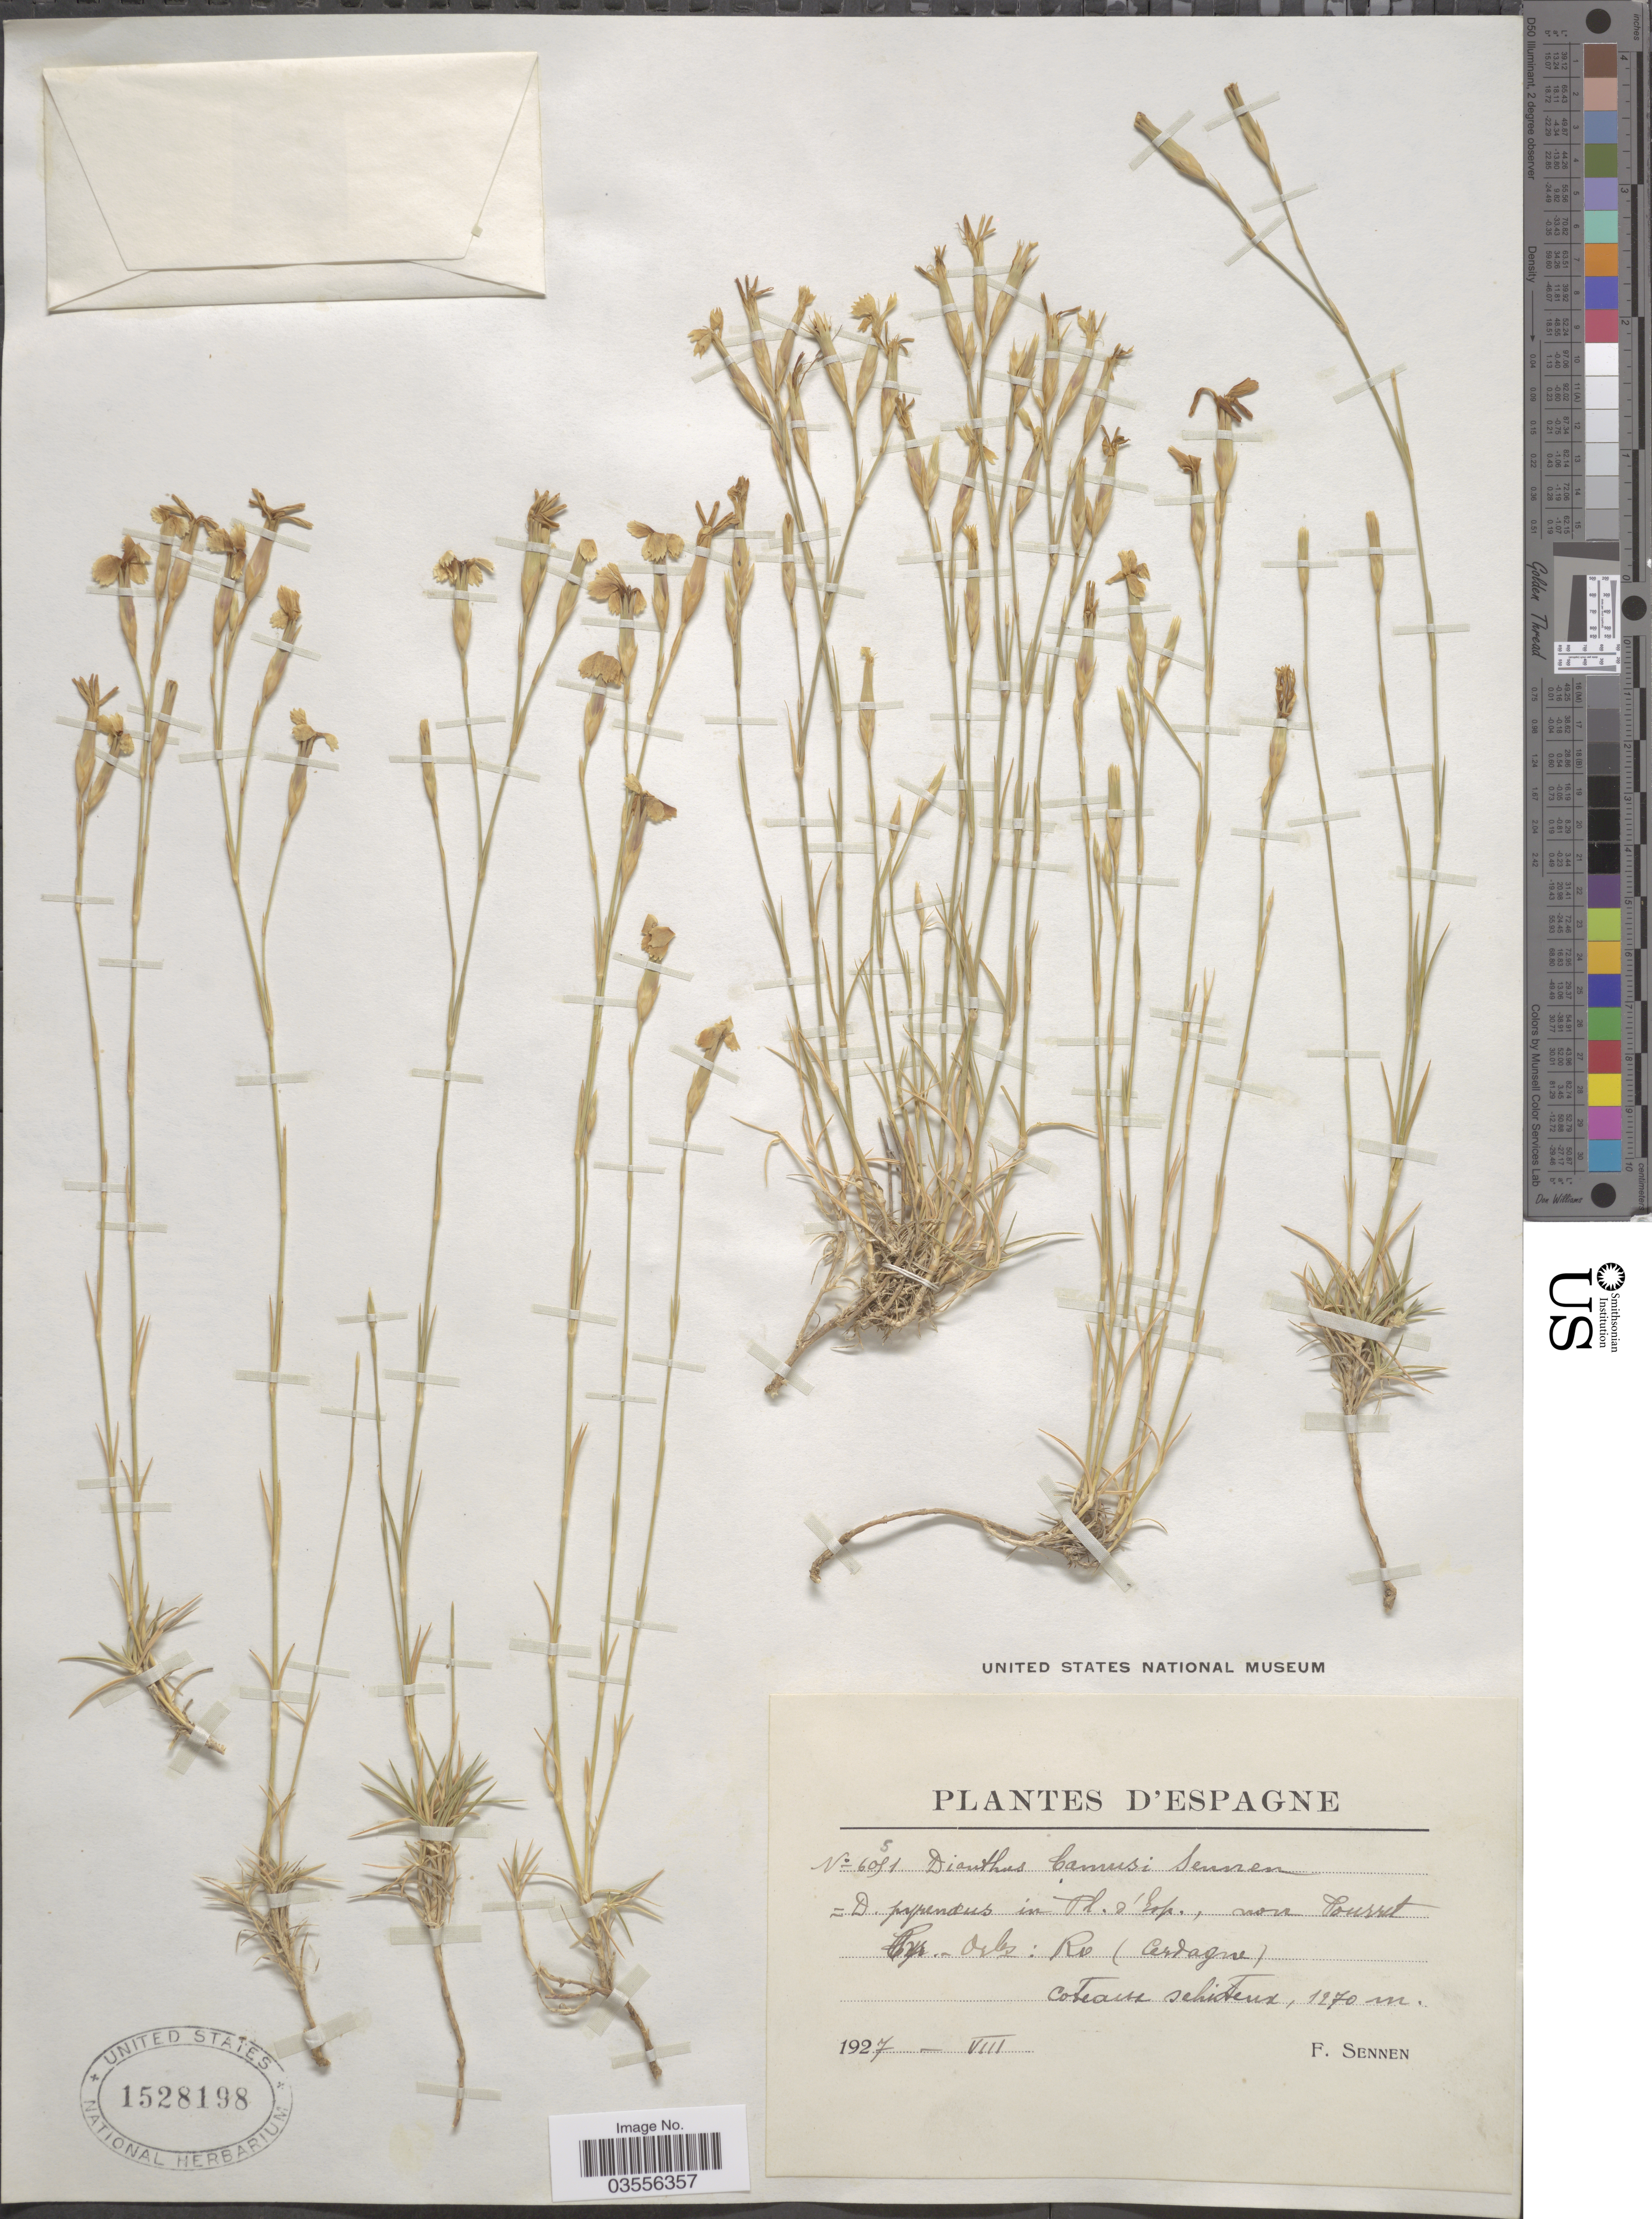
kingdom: Plantae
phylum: Tracheophyta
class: Magnoliopsida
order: Caryophyllales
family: Caryophyllaceae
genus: Dianthus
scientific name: Dianthus camusii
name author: Sennen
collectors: E. Sennen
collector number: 6051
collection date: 1927-08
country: Spain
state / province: Islas Baleares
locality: Espagne. Pyr. Orles. Ro. (Serdagne)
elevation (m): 1270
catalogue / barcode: US 1528198